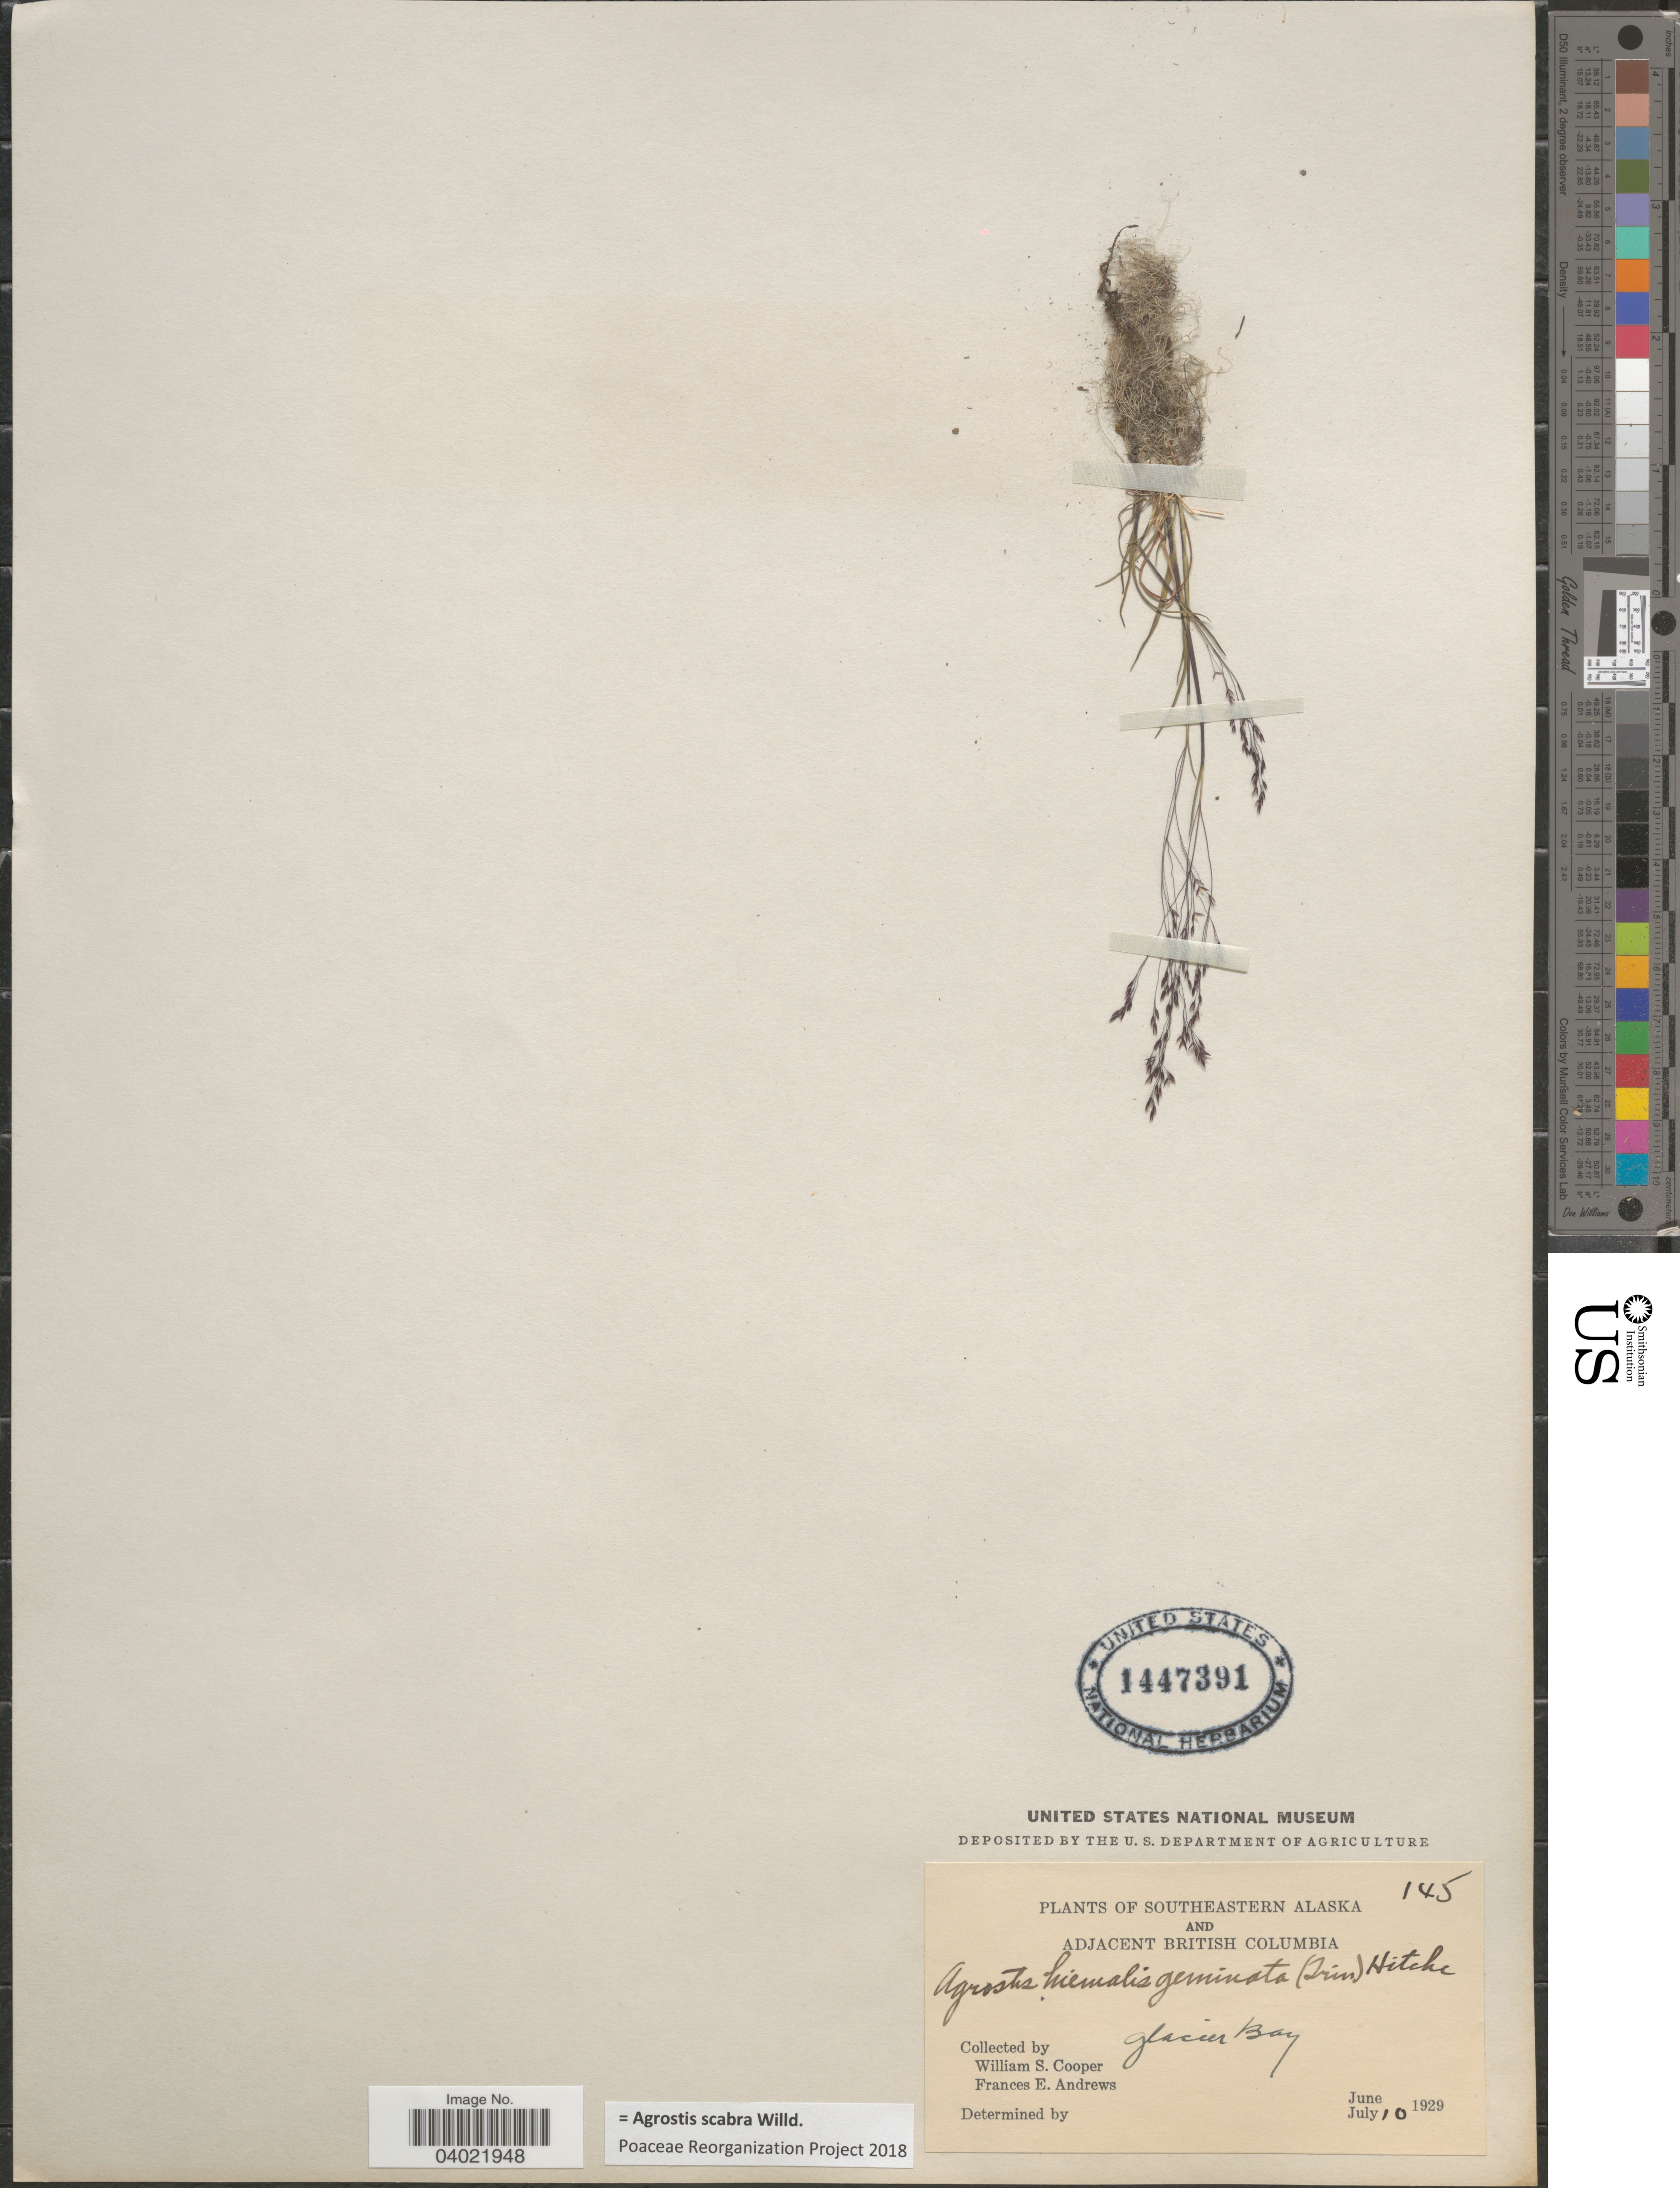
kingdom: Plantae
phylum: Tracheophyta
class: Liliopsida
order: Poales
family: Poaceae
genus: Agrostis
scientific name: Agrostis scabra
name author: Willd.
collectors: W. Cooper & F. Andrews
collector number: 145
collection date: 1929-07-10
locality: Southeastern Alaska and adjacent British Columbia. Glacier Bay.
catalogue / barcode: US 1447391